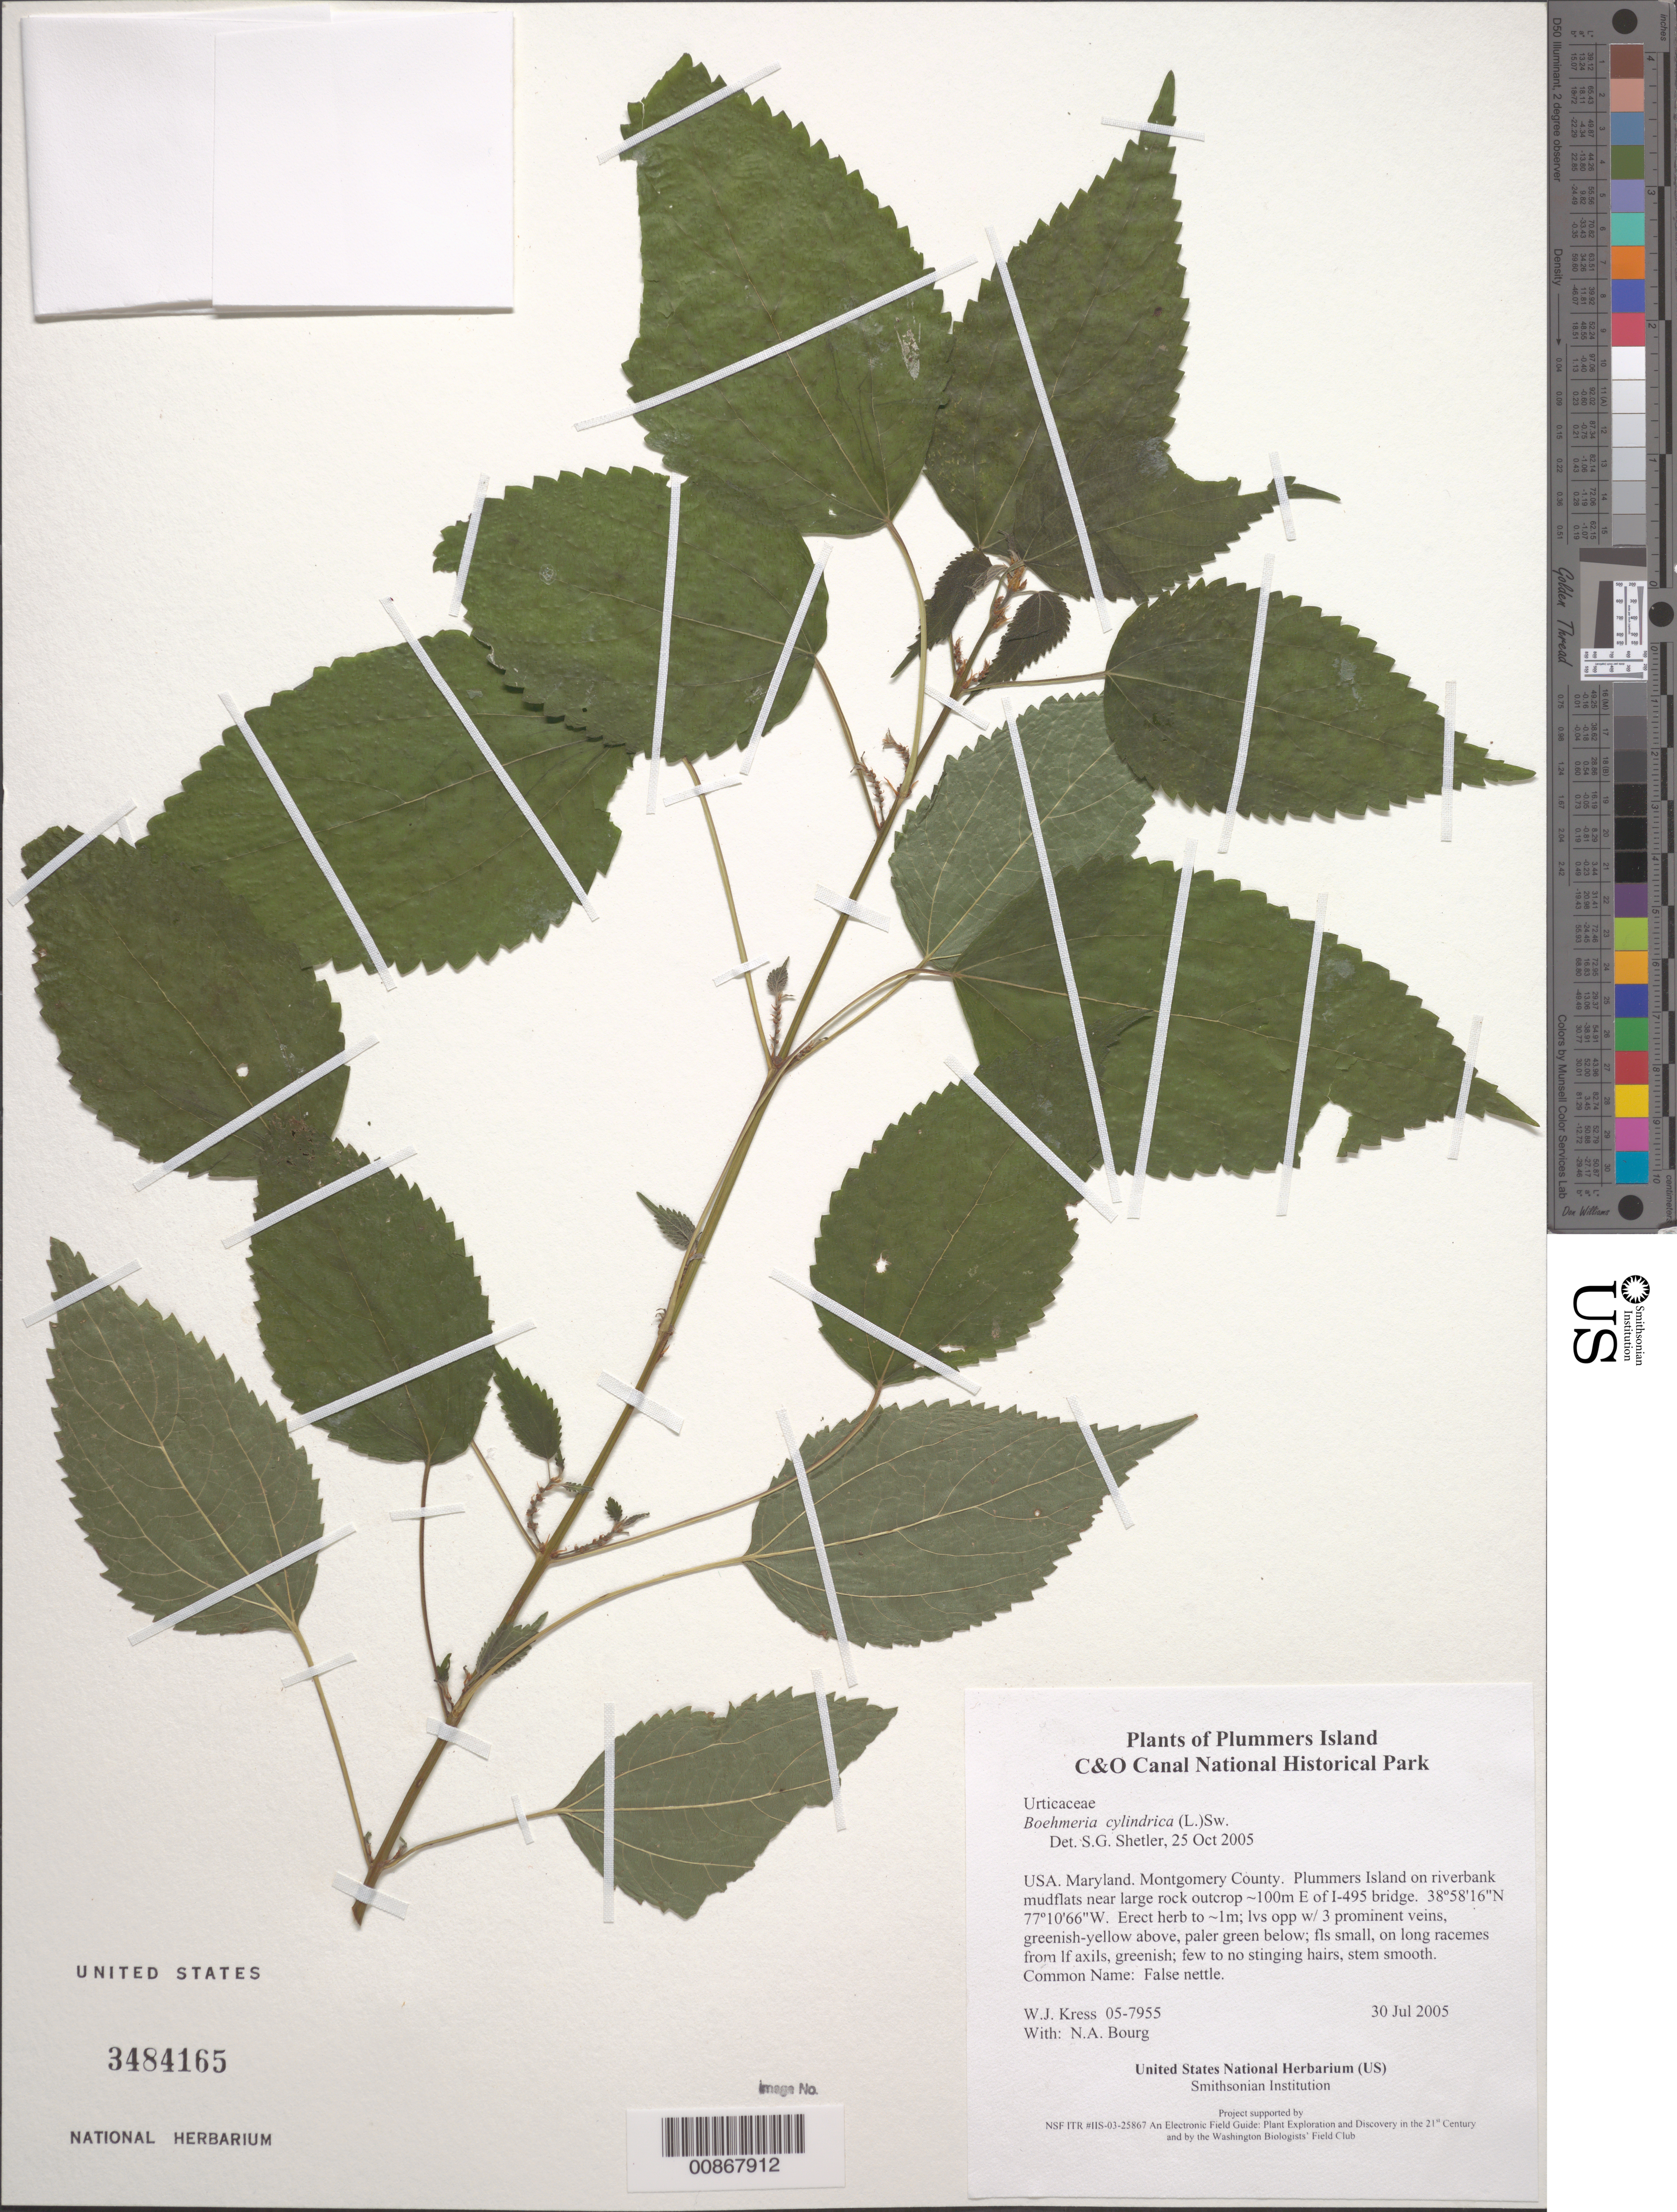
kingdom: Plantae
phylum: Tracheophyta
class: Magnoliopsida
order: Rosales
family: Urticaceae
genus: Boehmeria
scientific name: Boehmeria cylindrica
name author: (L.) Sw.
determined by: Shetler, Stanwyn G., (US), NMNH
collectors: W. J. Kress & N. A. Bourg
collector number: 05-7955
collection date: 2005-07-30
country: United States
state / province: Maryland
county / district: Montgomery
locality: Chesapeake and Ohio Canal National Historical Park, Plummers Island on riverbank mudflats near large rock outcrop ~100m E of I-495 bridge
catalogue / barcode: US 3484165